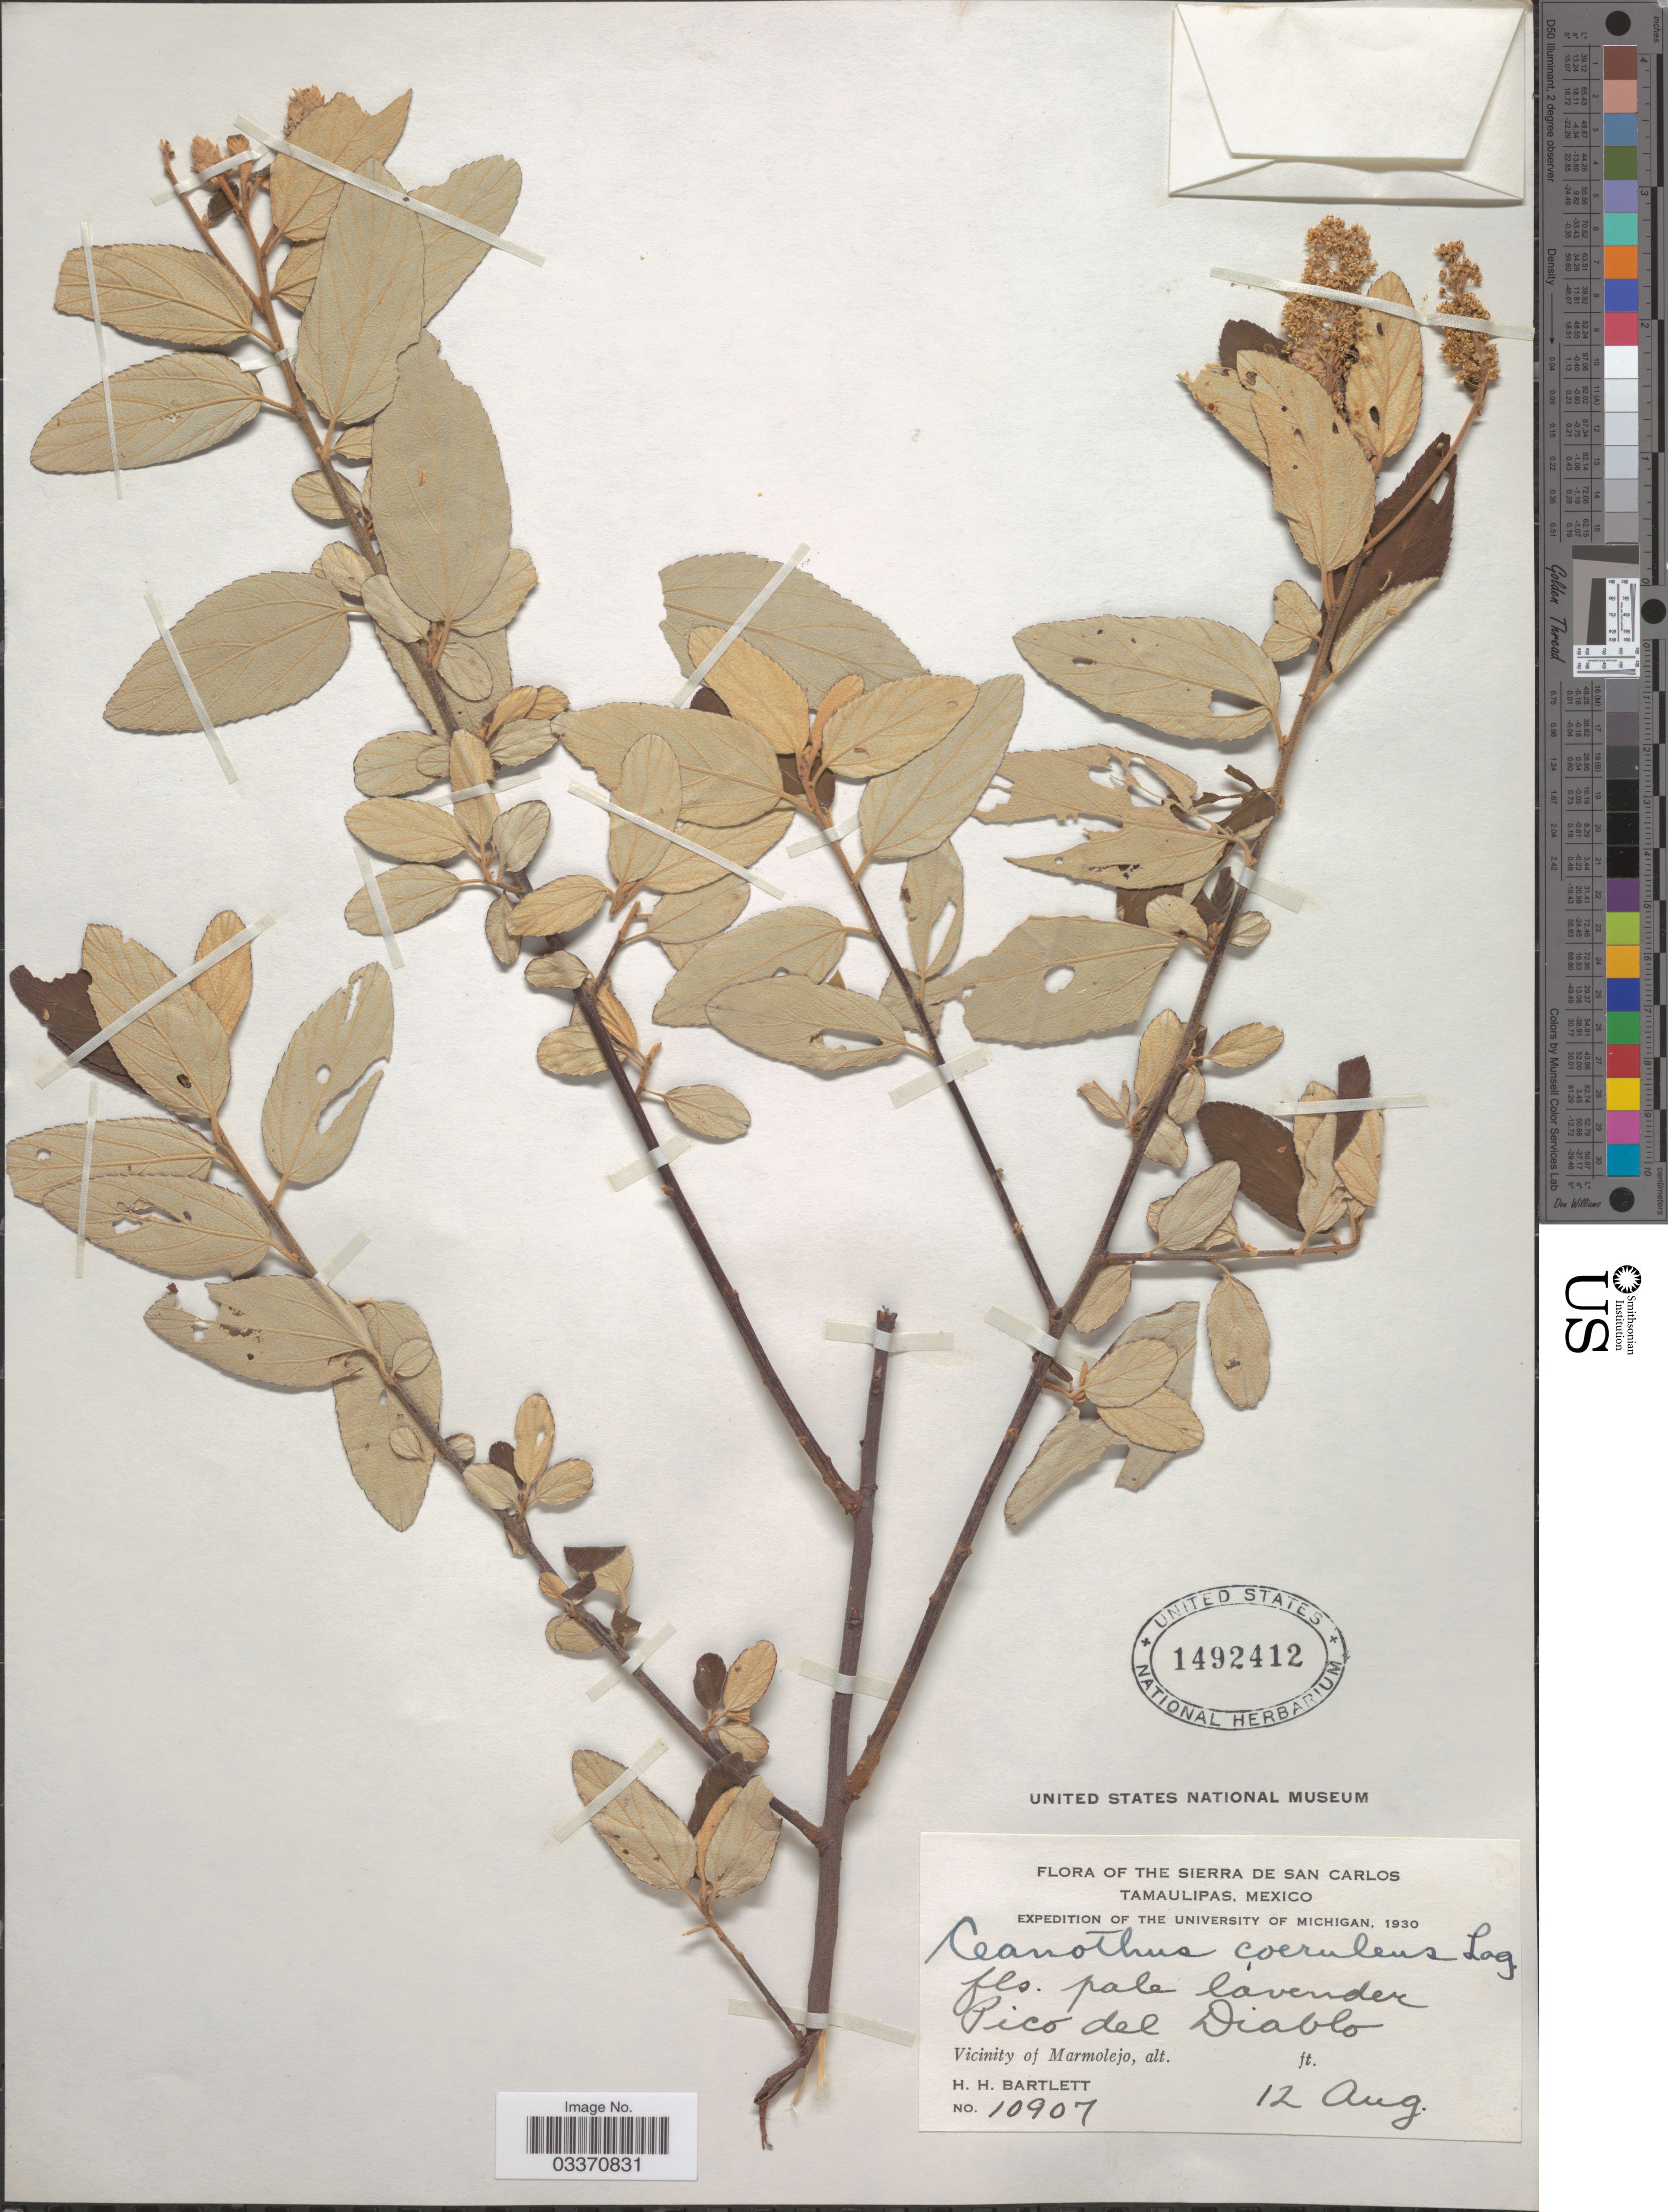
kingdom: Plantae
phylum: Tracheophyta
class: Magnoliopsida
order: Rosales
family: Rhamnaceae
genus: Ceanothus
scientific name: Ceanothus caeruleus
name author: Lag.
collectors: H. H. Bartlett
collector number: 10907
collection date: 1930-08-12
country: Mexico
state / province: Tamaulipas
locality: The Sierra de San Carlos. Pico del Diablo. Vicinity of Marmolejo.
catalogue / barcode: US 1492412